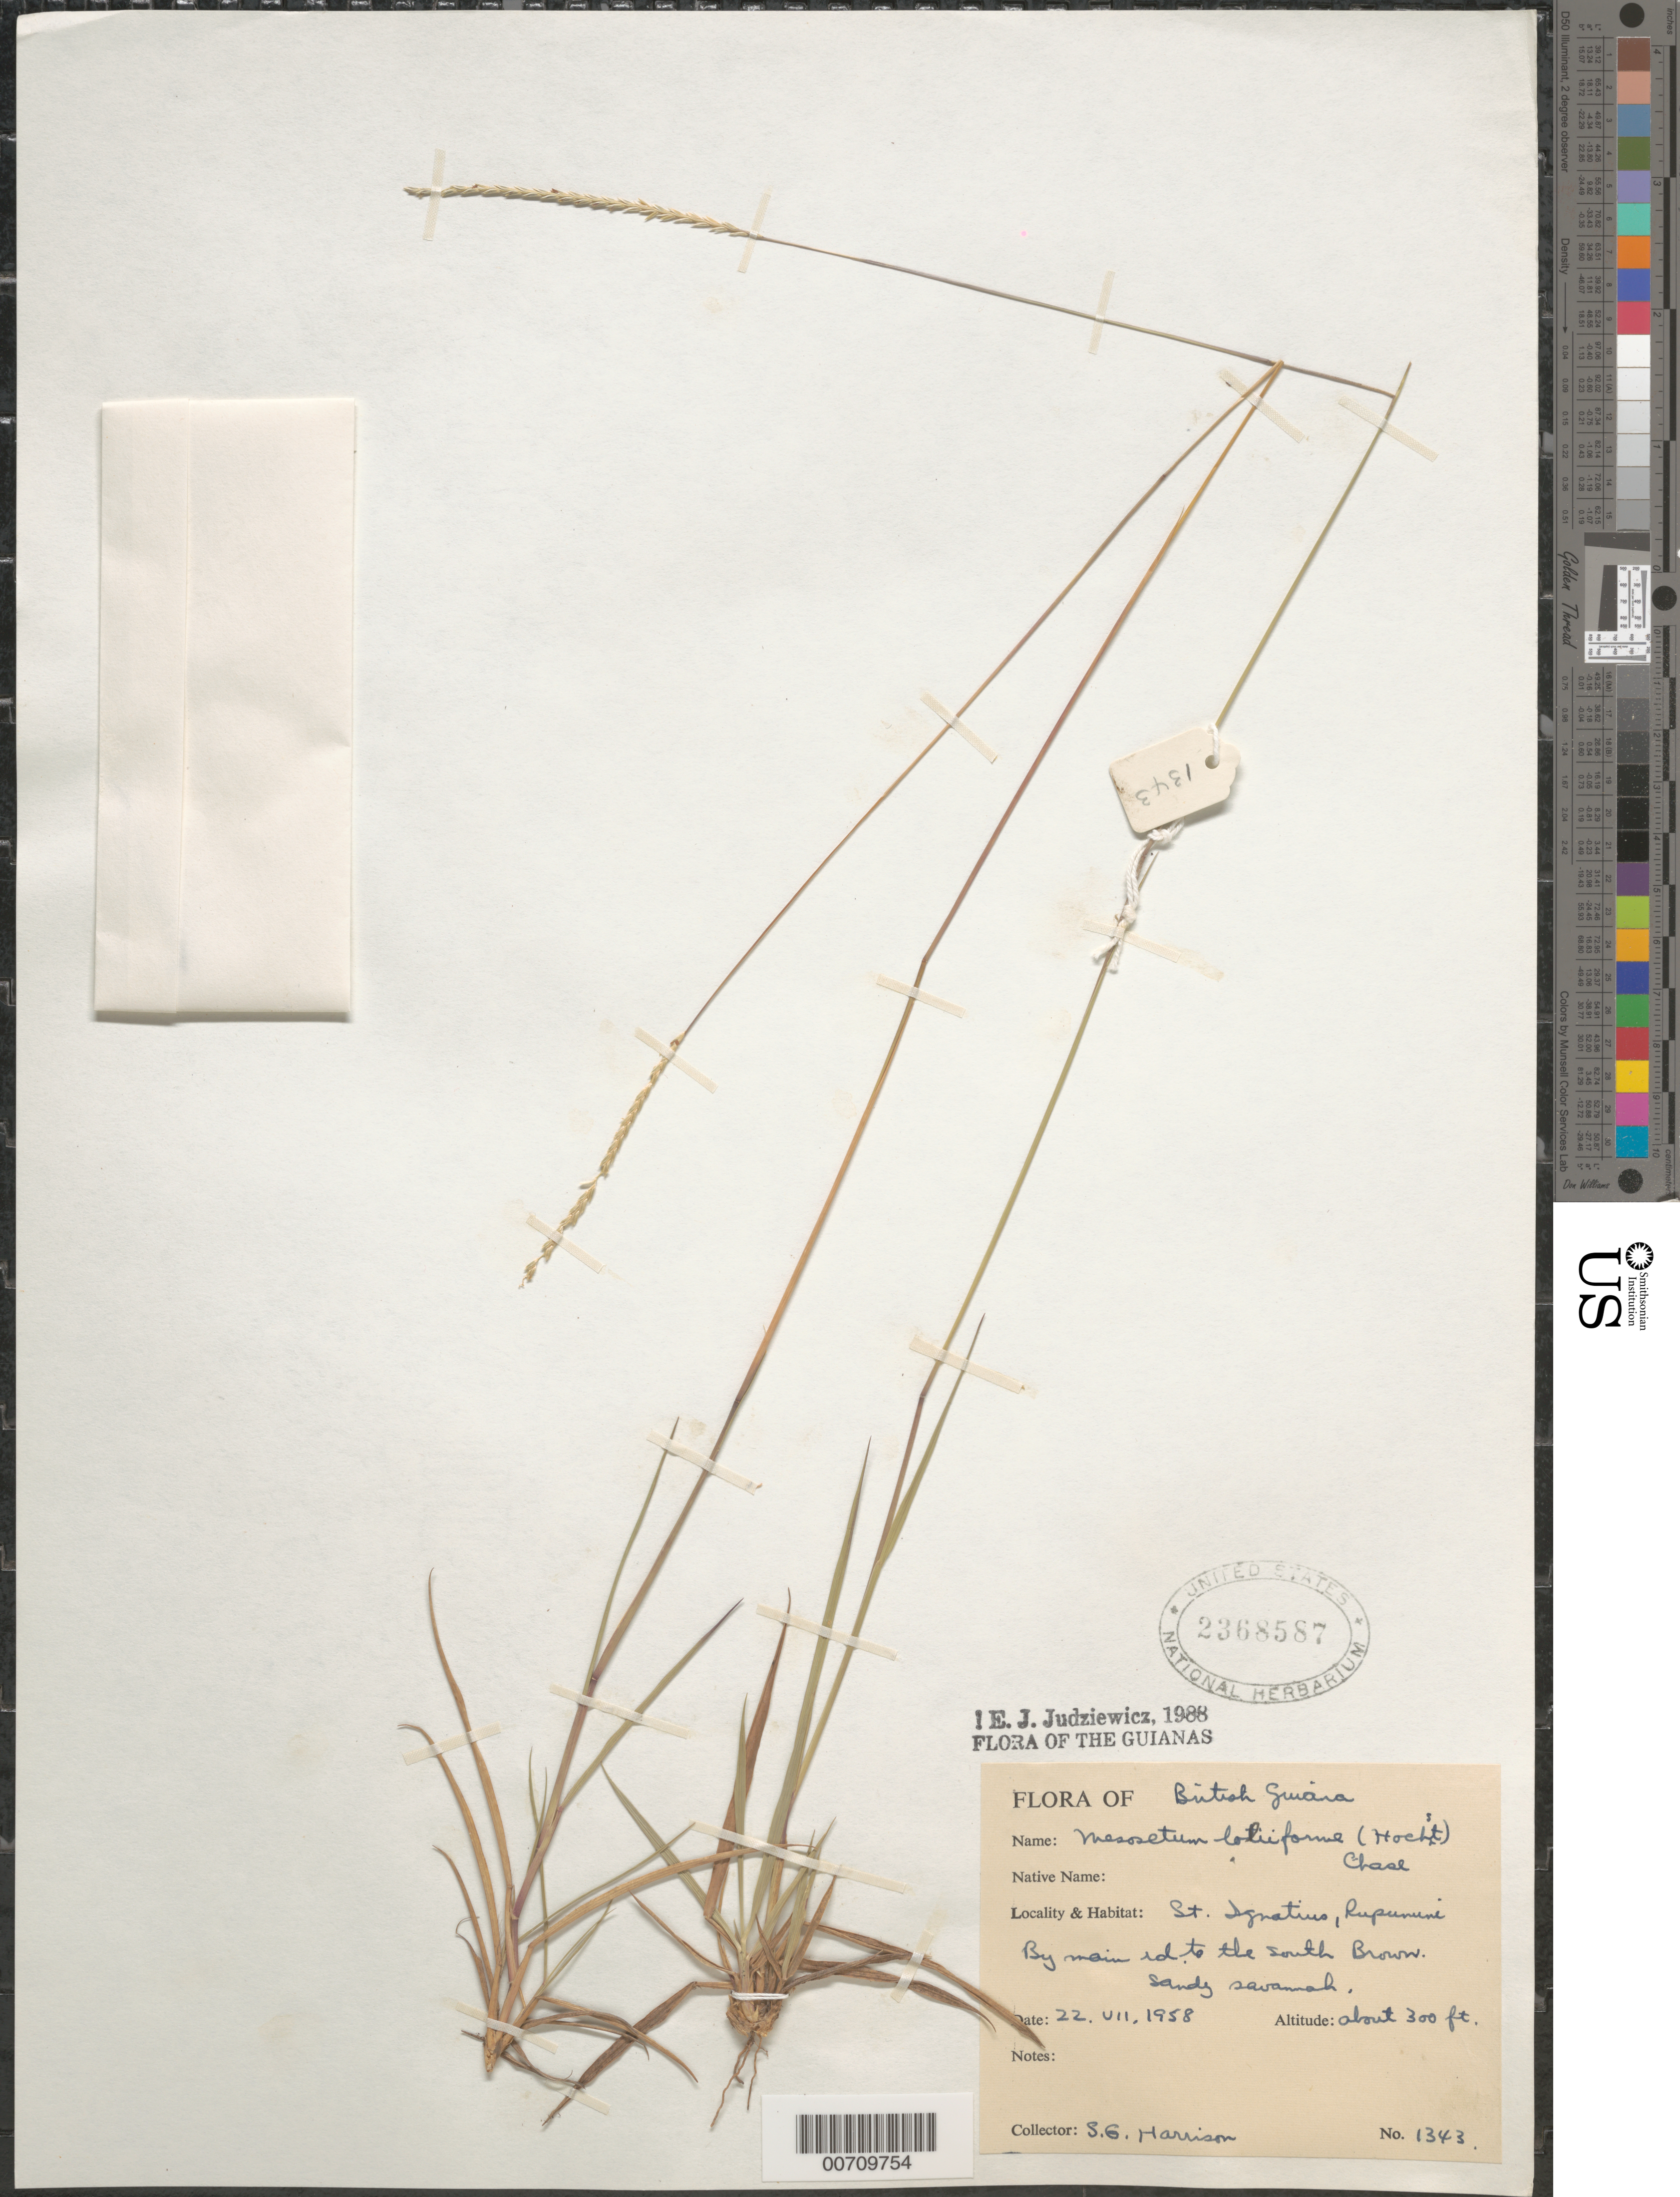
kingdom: Plantae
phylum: Tracheophyta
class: Liliopsida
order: Poales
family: Poaceae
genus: Mesosetum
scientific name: Mesosetum loliiforme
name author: (Hochst. ex Steud.) Chase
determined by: Judziewicz, E. J.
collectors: S. G. Harrison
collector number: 1343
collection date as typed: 22-Jul-58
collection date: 1958-07-22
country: Guyana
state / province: U. Takutu-U. Essequibo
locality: St. Ignatius, Rupununi, by main road to the S of Brown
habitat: Sandy savanna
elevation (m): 91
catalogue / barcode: US 2368587